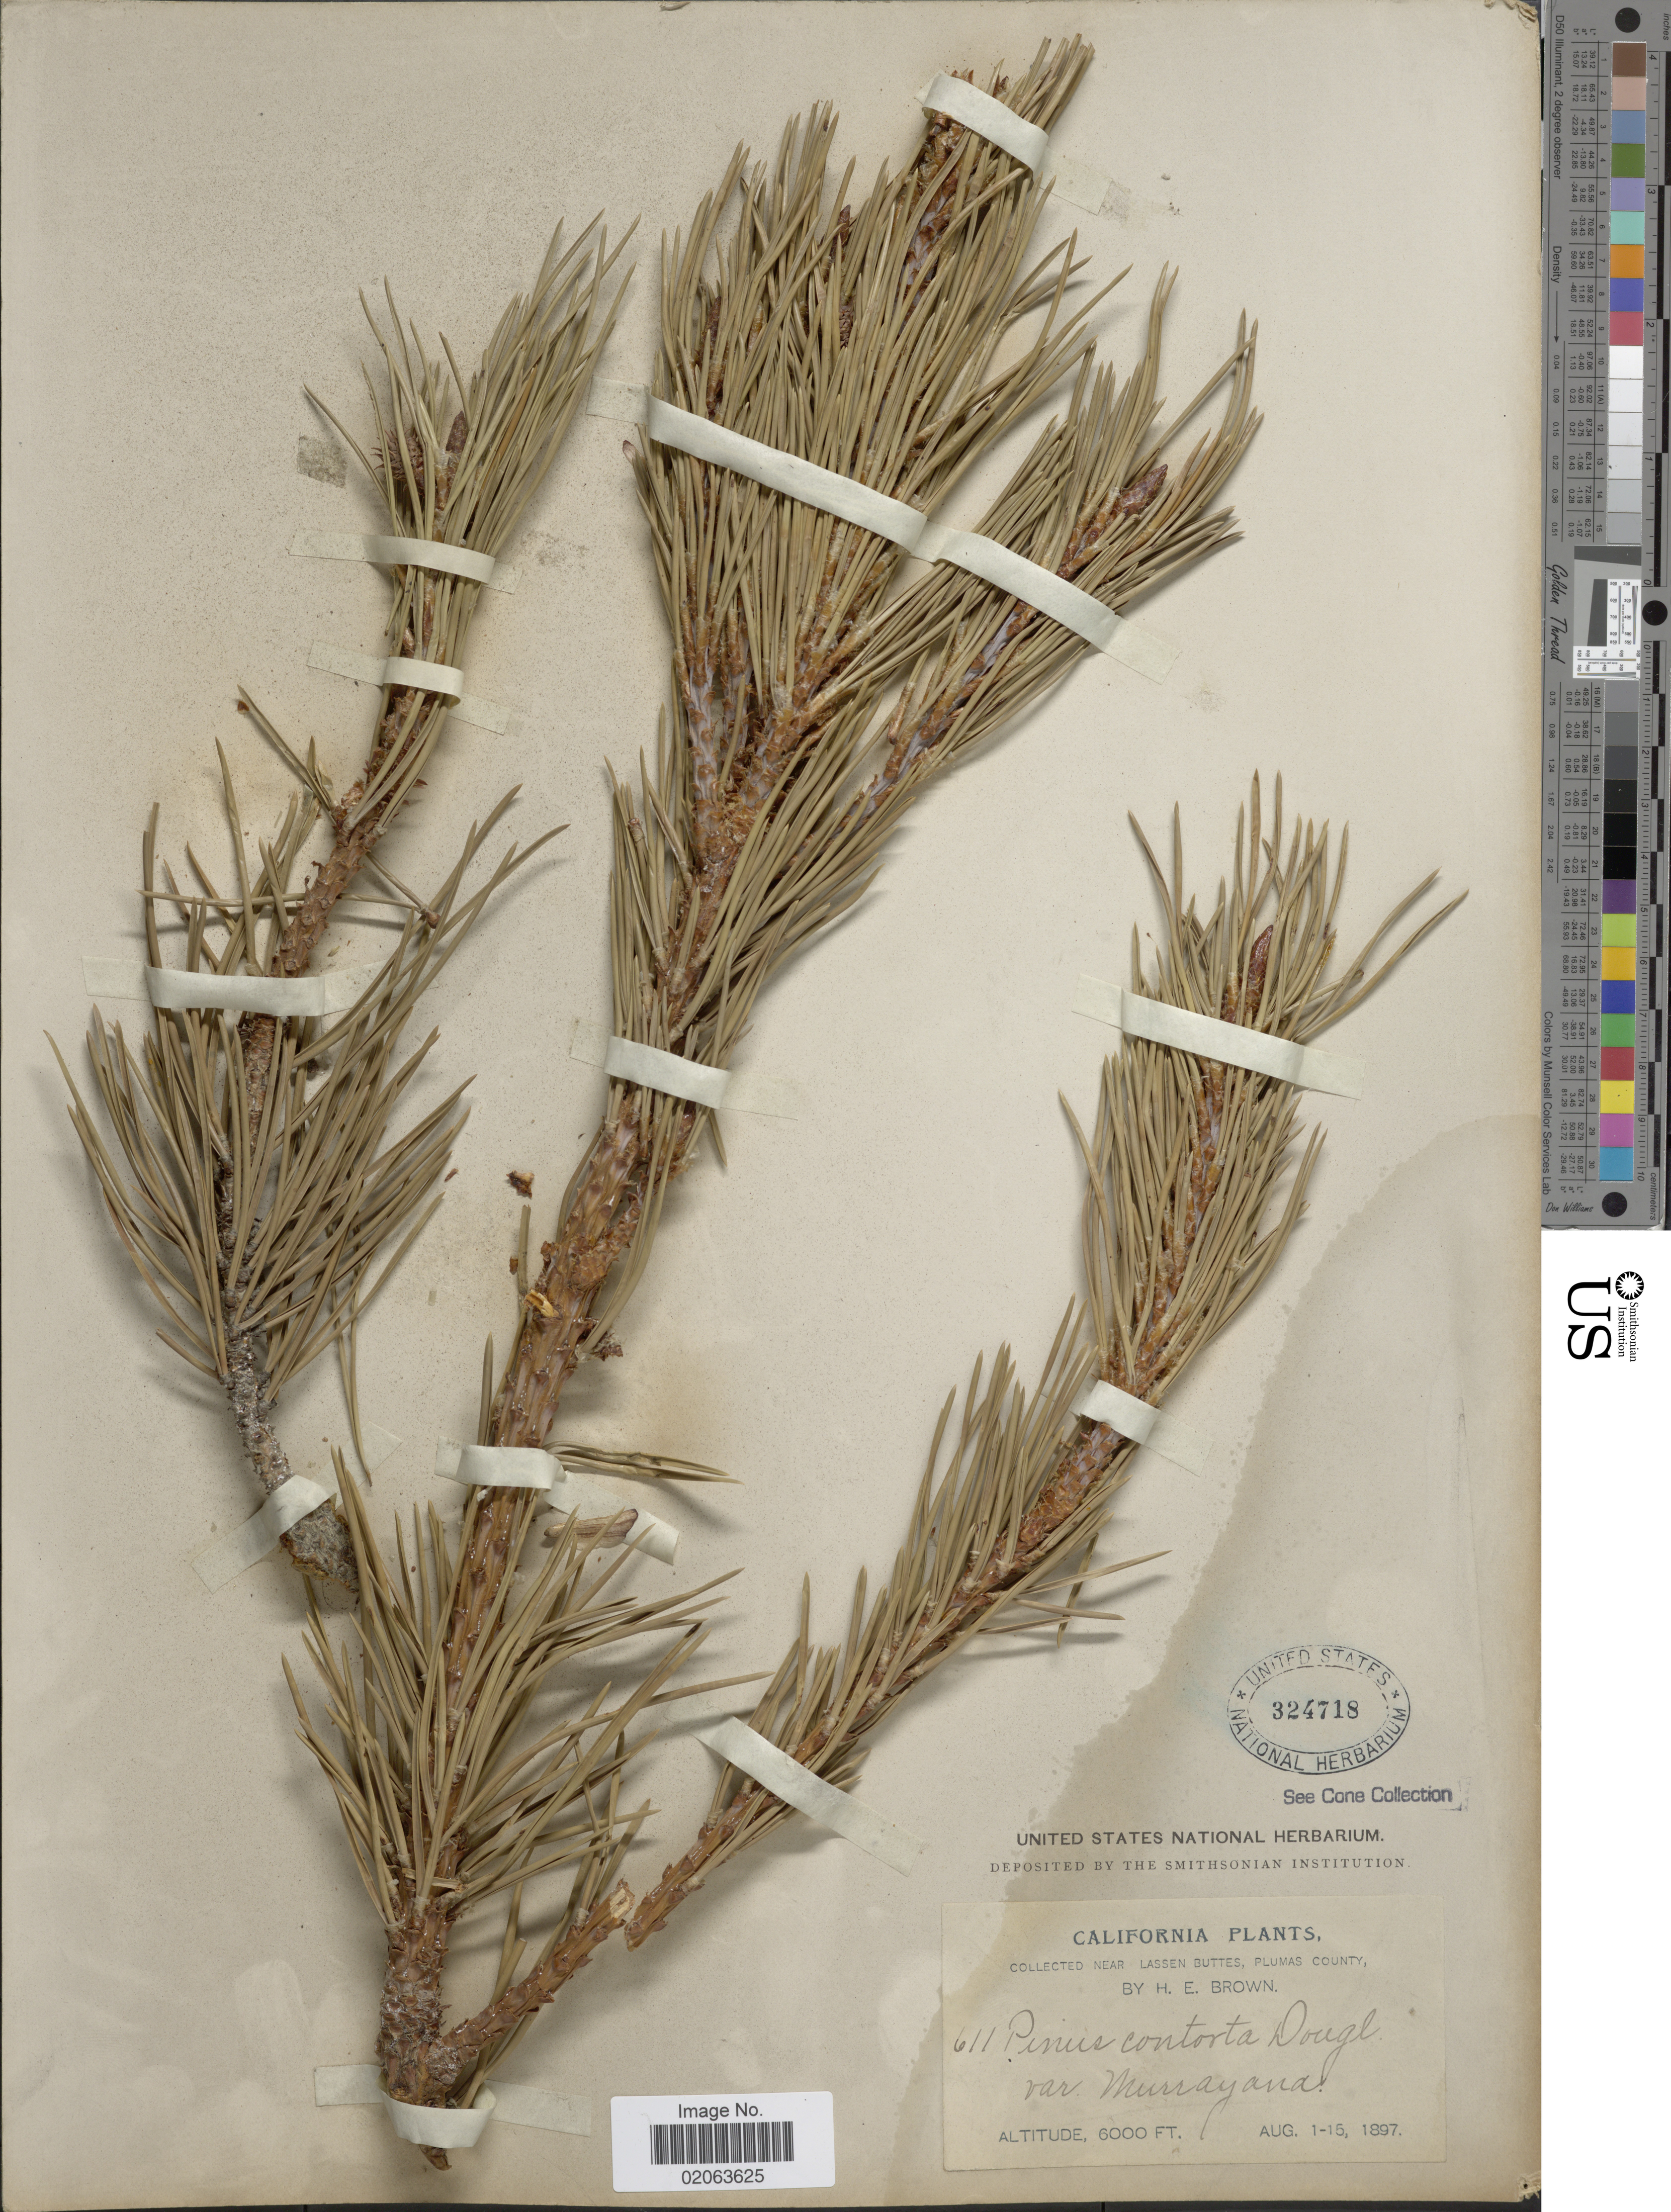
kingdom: Plantae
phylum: Tracheophyta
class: Pinopsida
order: Pinales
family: Pinaceae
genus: Pinus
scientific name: Pinus contorta var. murrayana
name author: (Balf.) S. Watson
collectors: H. E. Brown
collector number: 611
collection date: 1897-08-01/1897-08-15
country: United States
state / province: California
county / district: Plumas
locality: Near Lassen Buttes, Plumas County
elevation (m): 1829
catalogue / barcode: US 324718